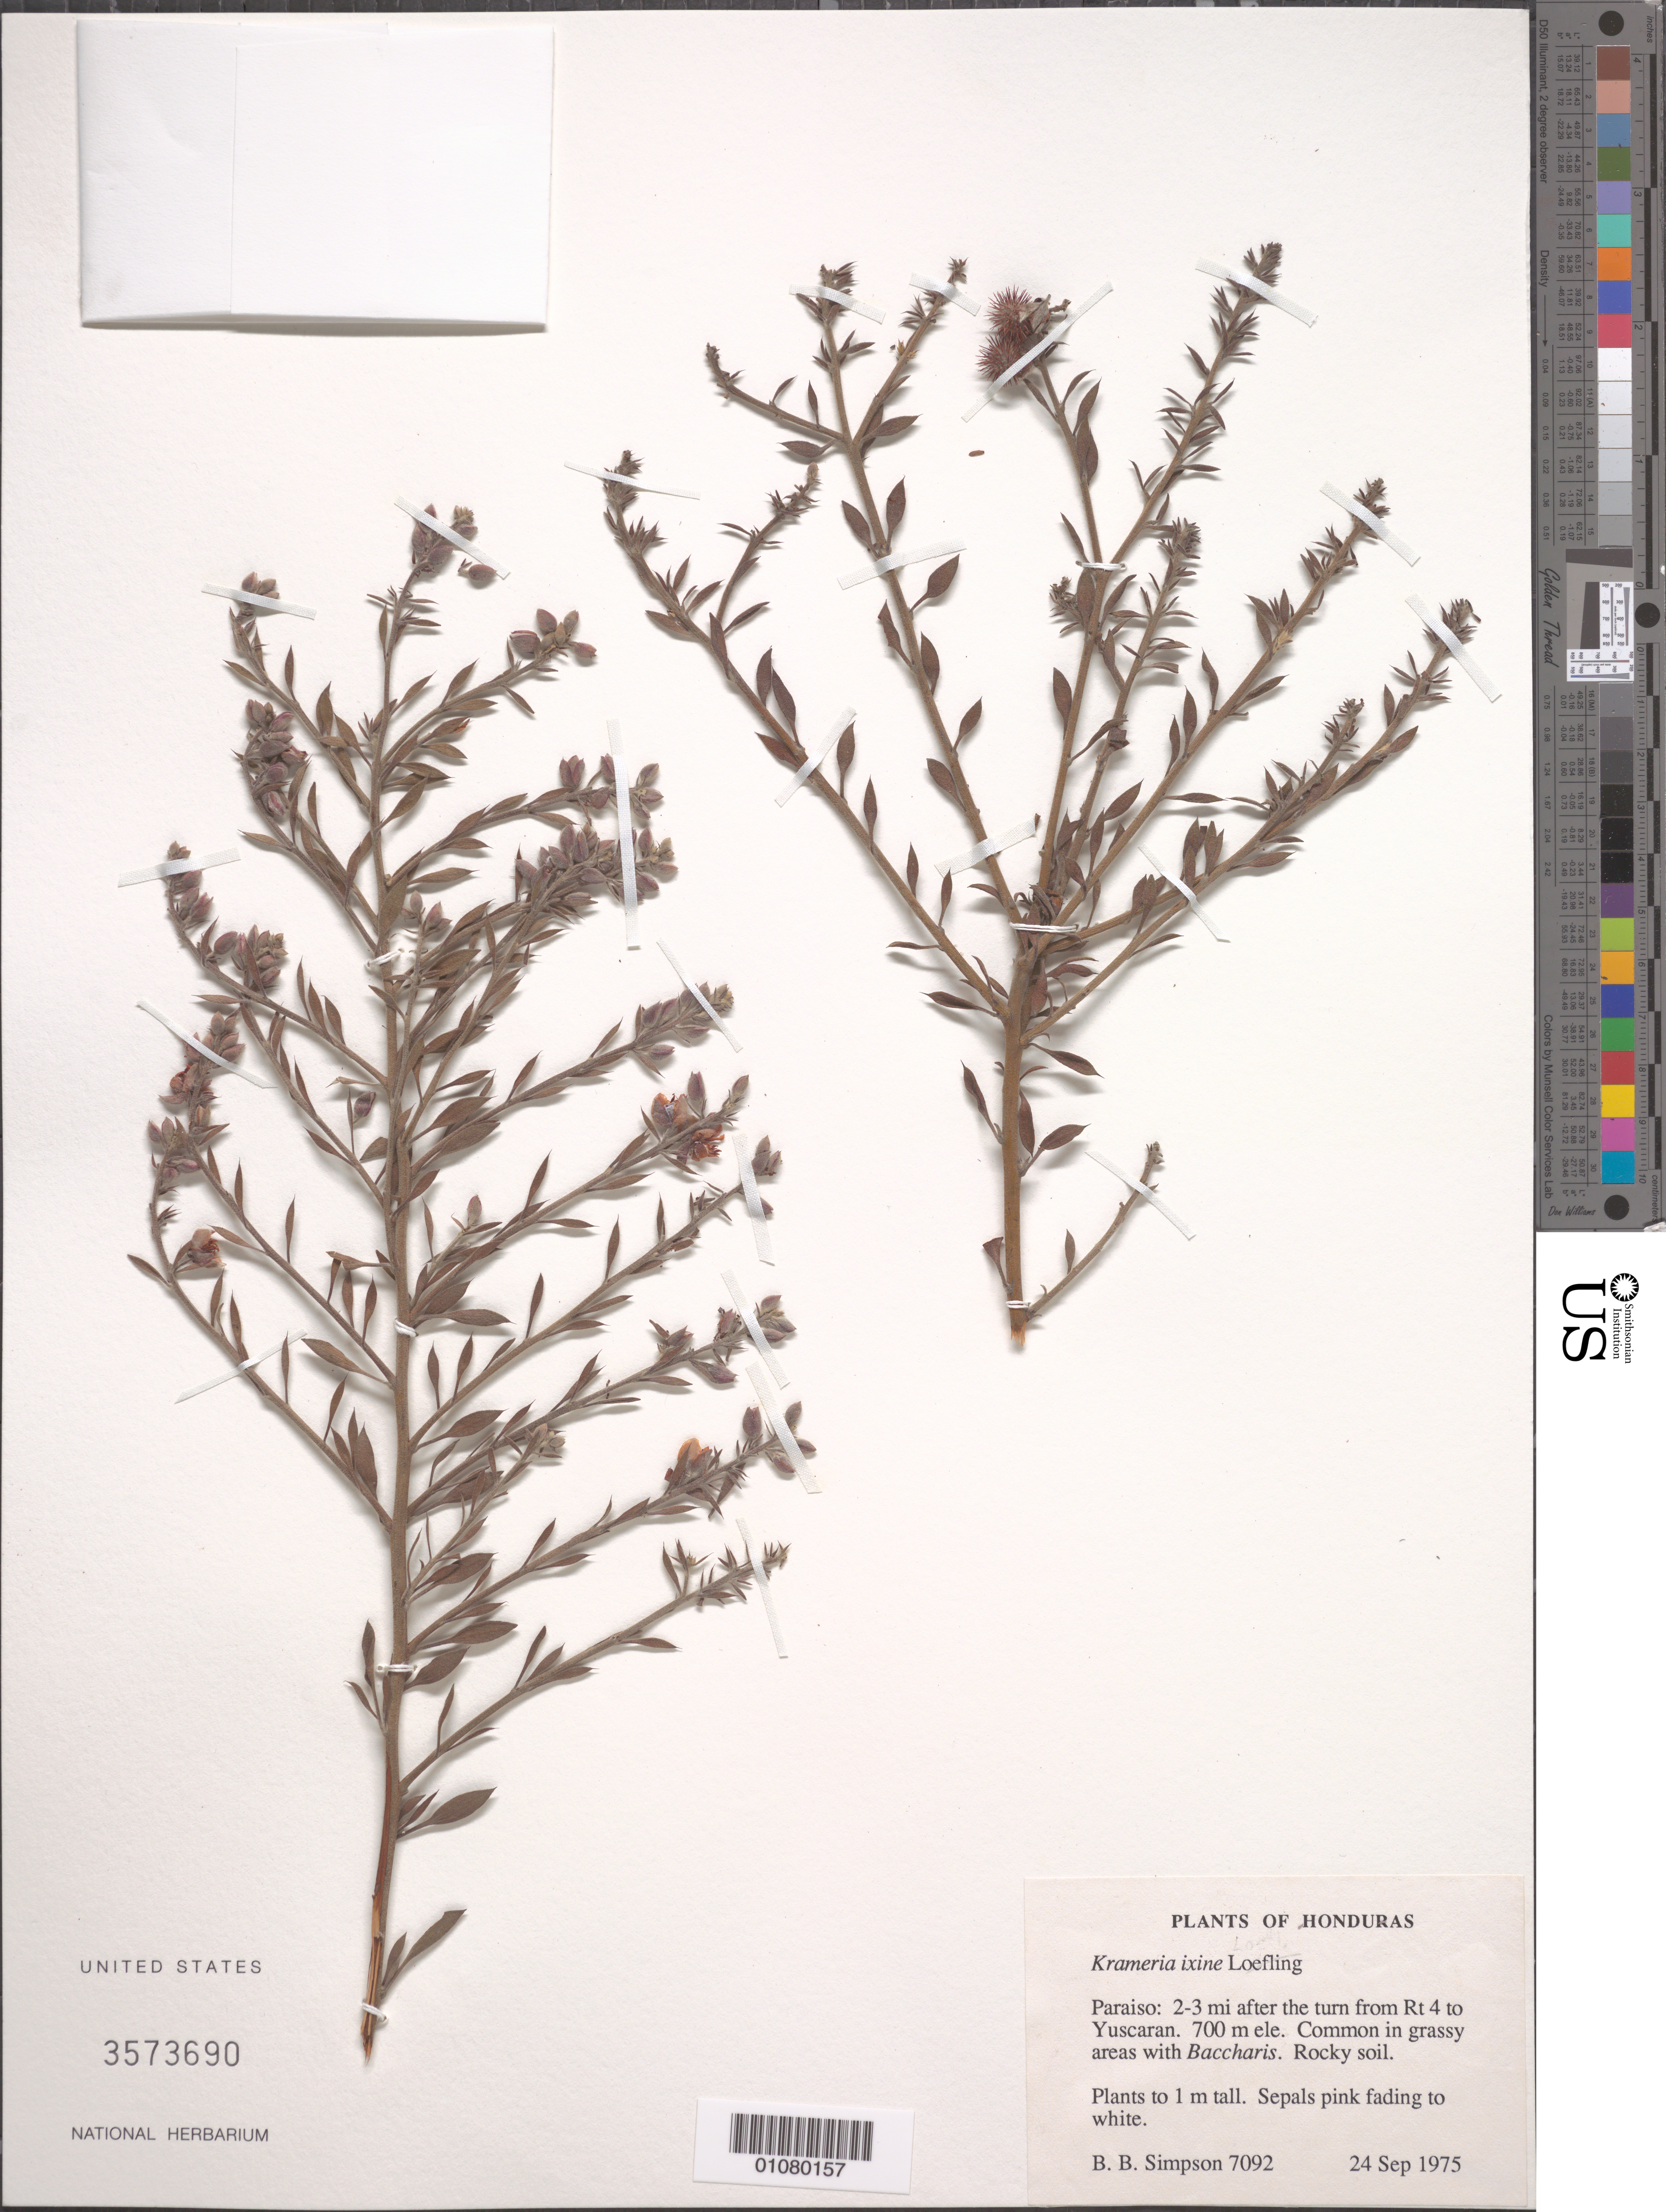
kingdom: Plantae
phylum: Tracheophyta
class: Magnoliopsida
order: Zygophyllales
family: Krameriaceae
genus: Krameria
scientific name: Krameria ixine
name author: L.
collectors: B. B. Simpson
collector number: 7092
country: Honduras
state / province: El Paraíso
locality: After turn from Rt 4 to Yuscaran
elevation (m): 700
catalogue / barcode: US 3573690